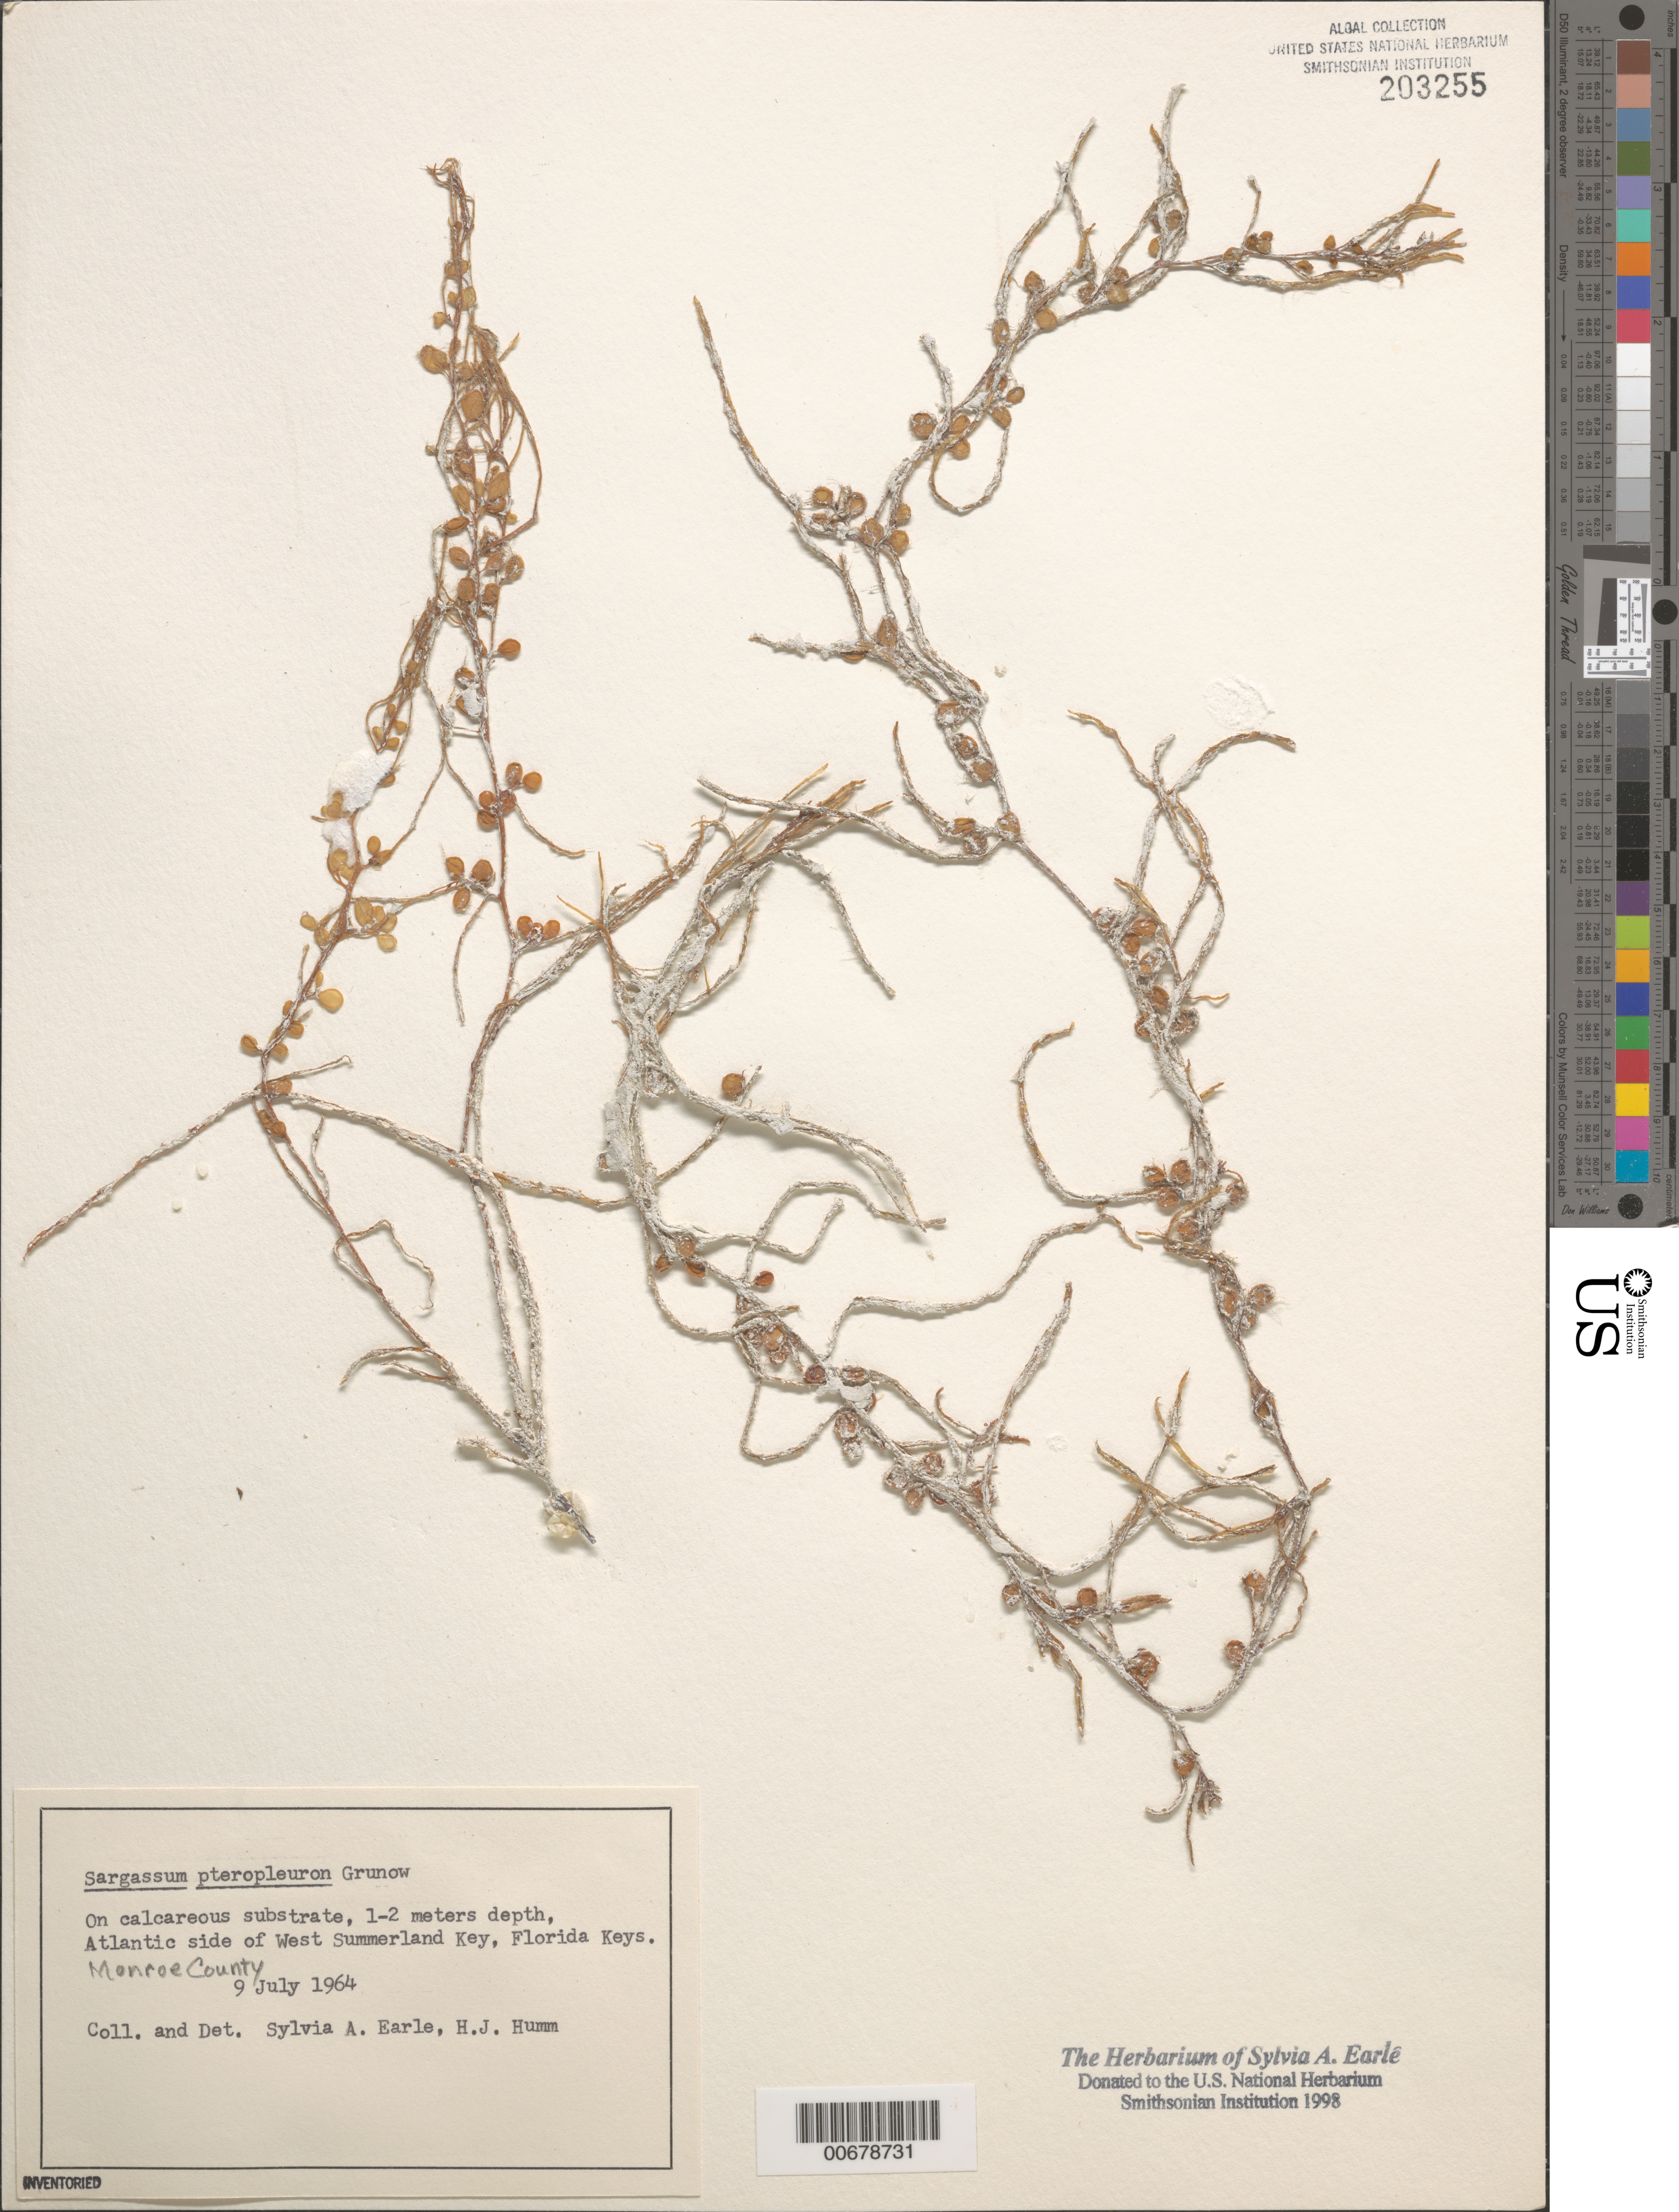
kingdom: Chromista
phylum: Ochrophyta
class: Phaeophyceae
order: Fucales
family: Sargassaceae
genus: Sargassum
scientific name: Sargassum pteropleuron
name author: Grunow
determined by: Humm, Harold J.; Earle, S. A.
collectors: S. A. Earle & H. J. Humm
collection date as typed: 09 Jul 1964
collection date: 1964-07-09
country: United States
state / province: Florida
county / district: Monroe County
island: West Summerland Key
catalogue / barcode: US 203255